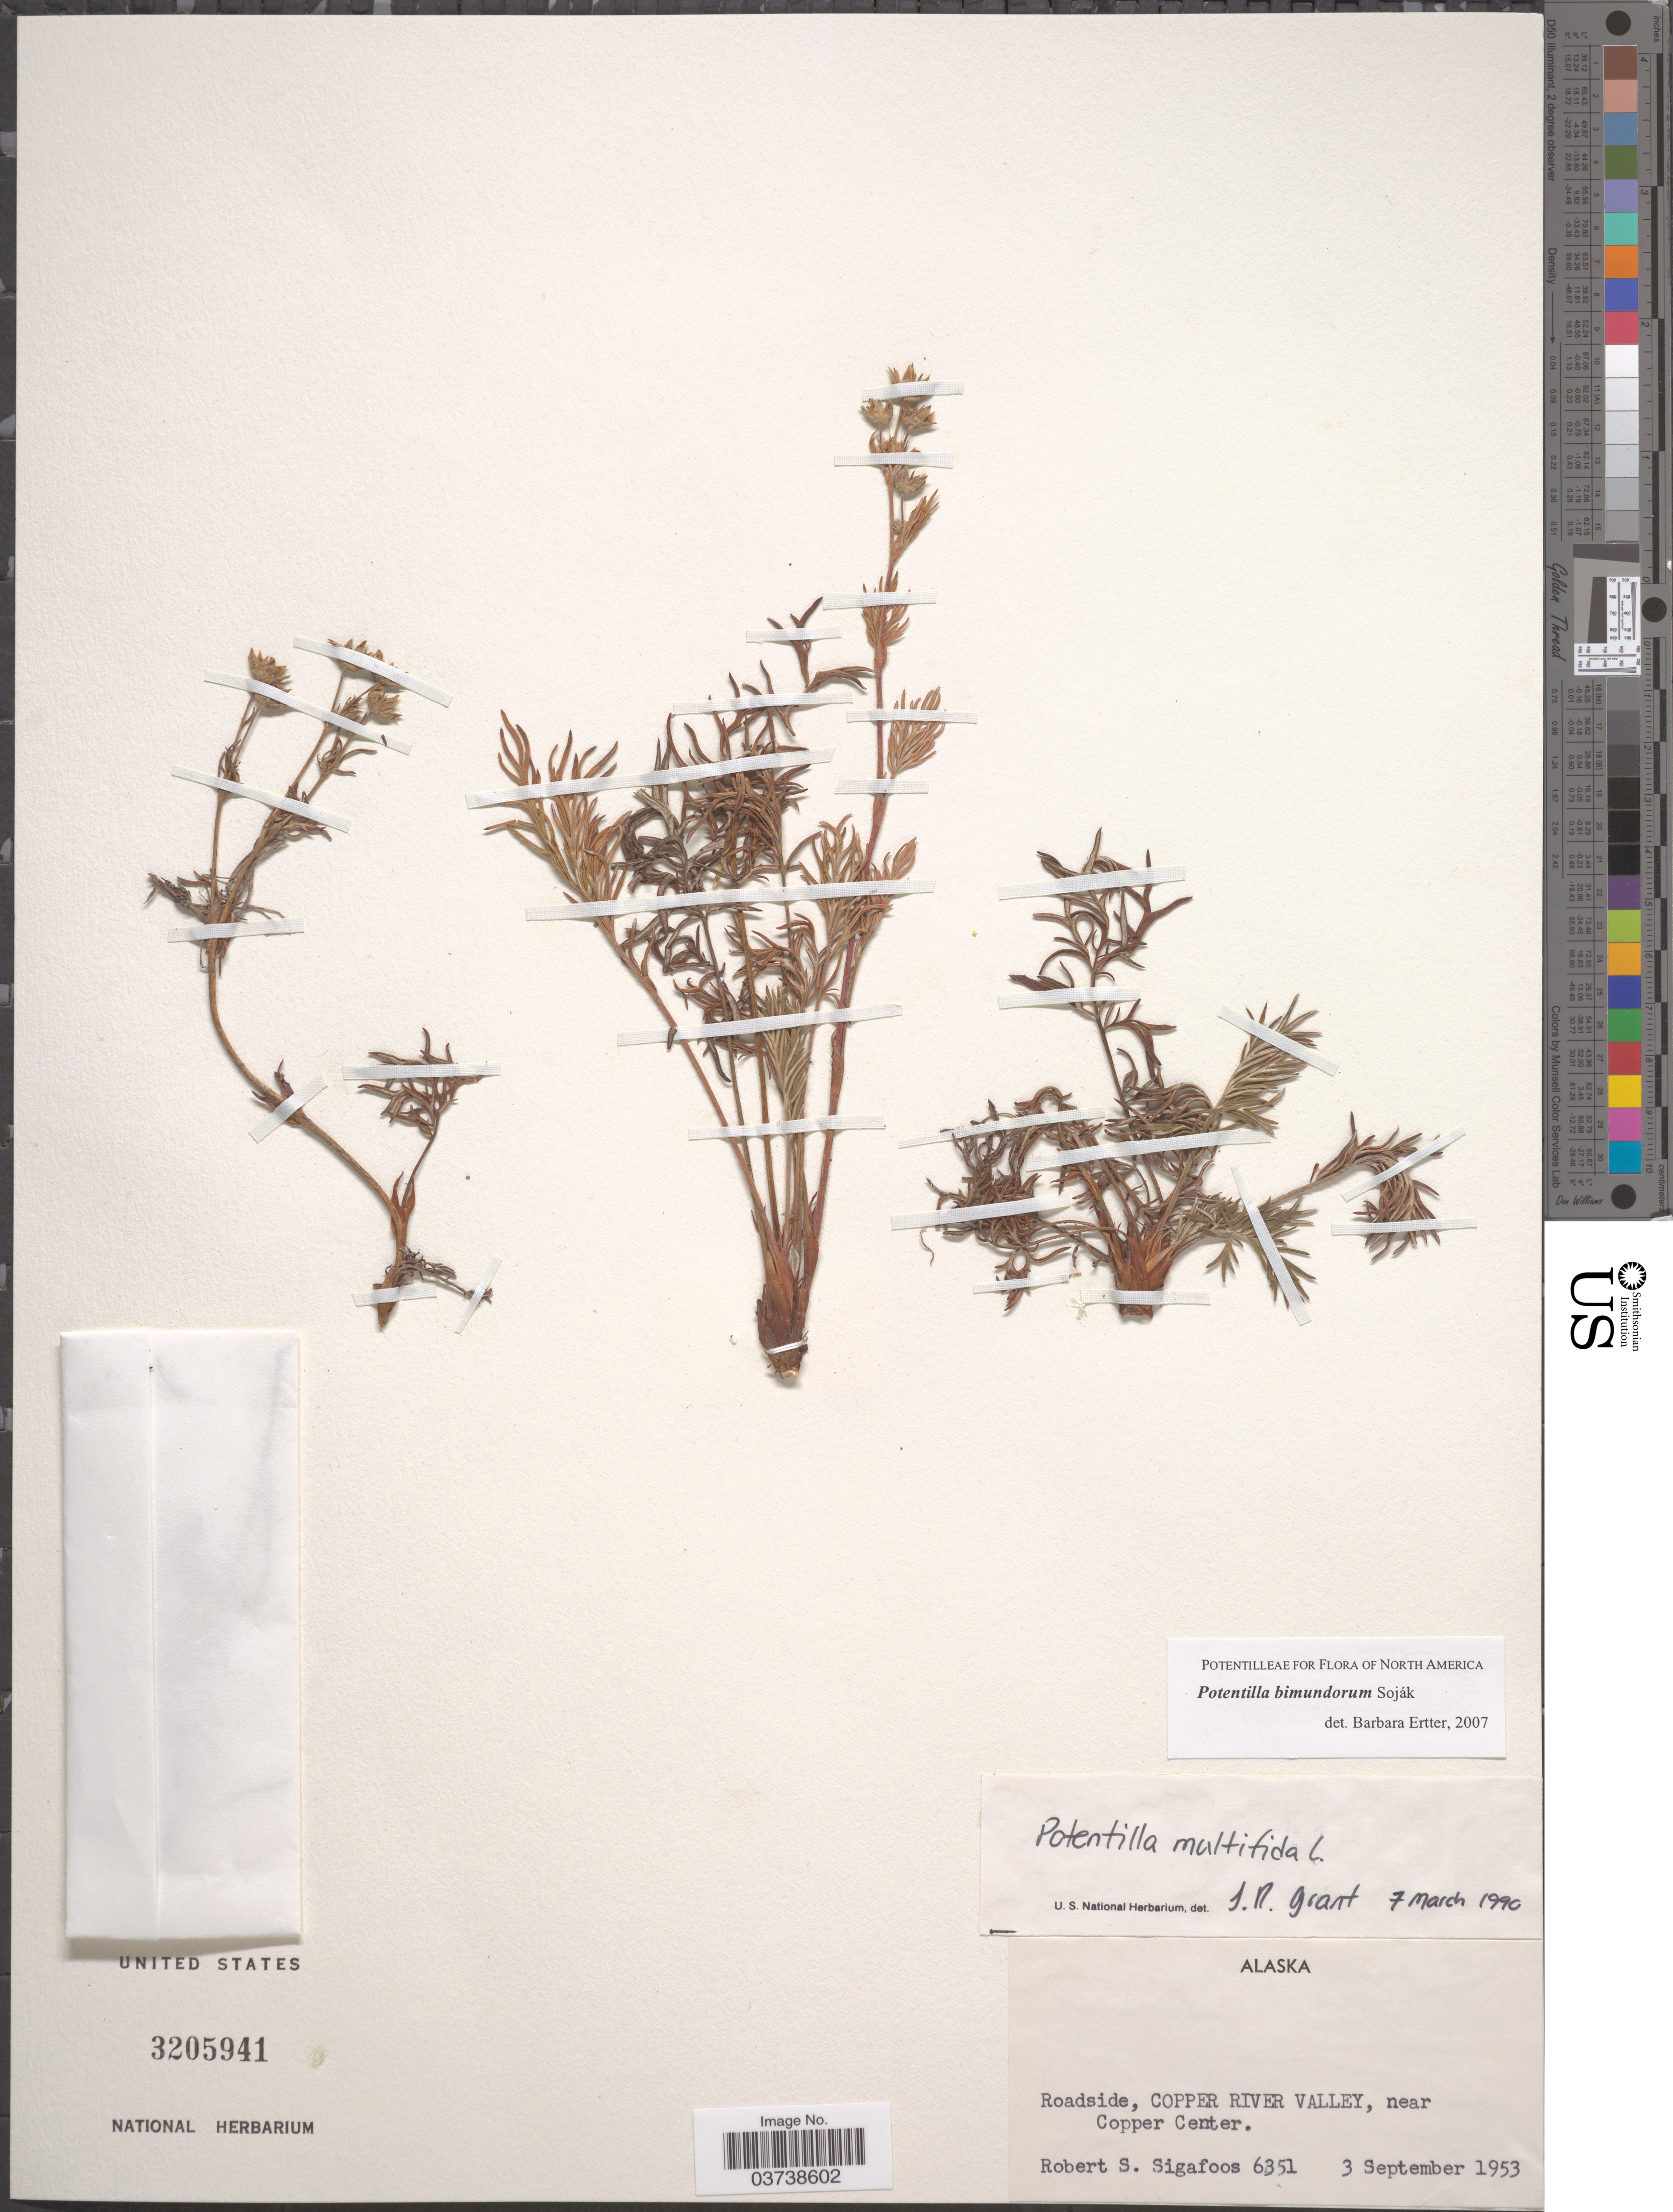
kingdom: Plantae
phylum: Tracheophyta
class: Magnoliopsida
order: Rosales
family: Rosaceae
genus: Potentilla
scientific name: Potentilla bimundorum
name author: Soják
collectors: R. Sigafoos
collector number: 6351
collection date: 1953-09-03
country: United States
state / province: Alaska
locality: Roadside, Copper River Valley, near Copper Center.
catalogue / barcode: US 3205941